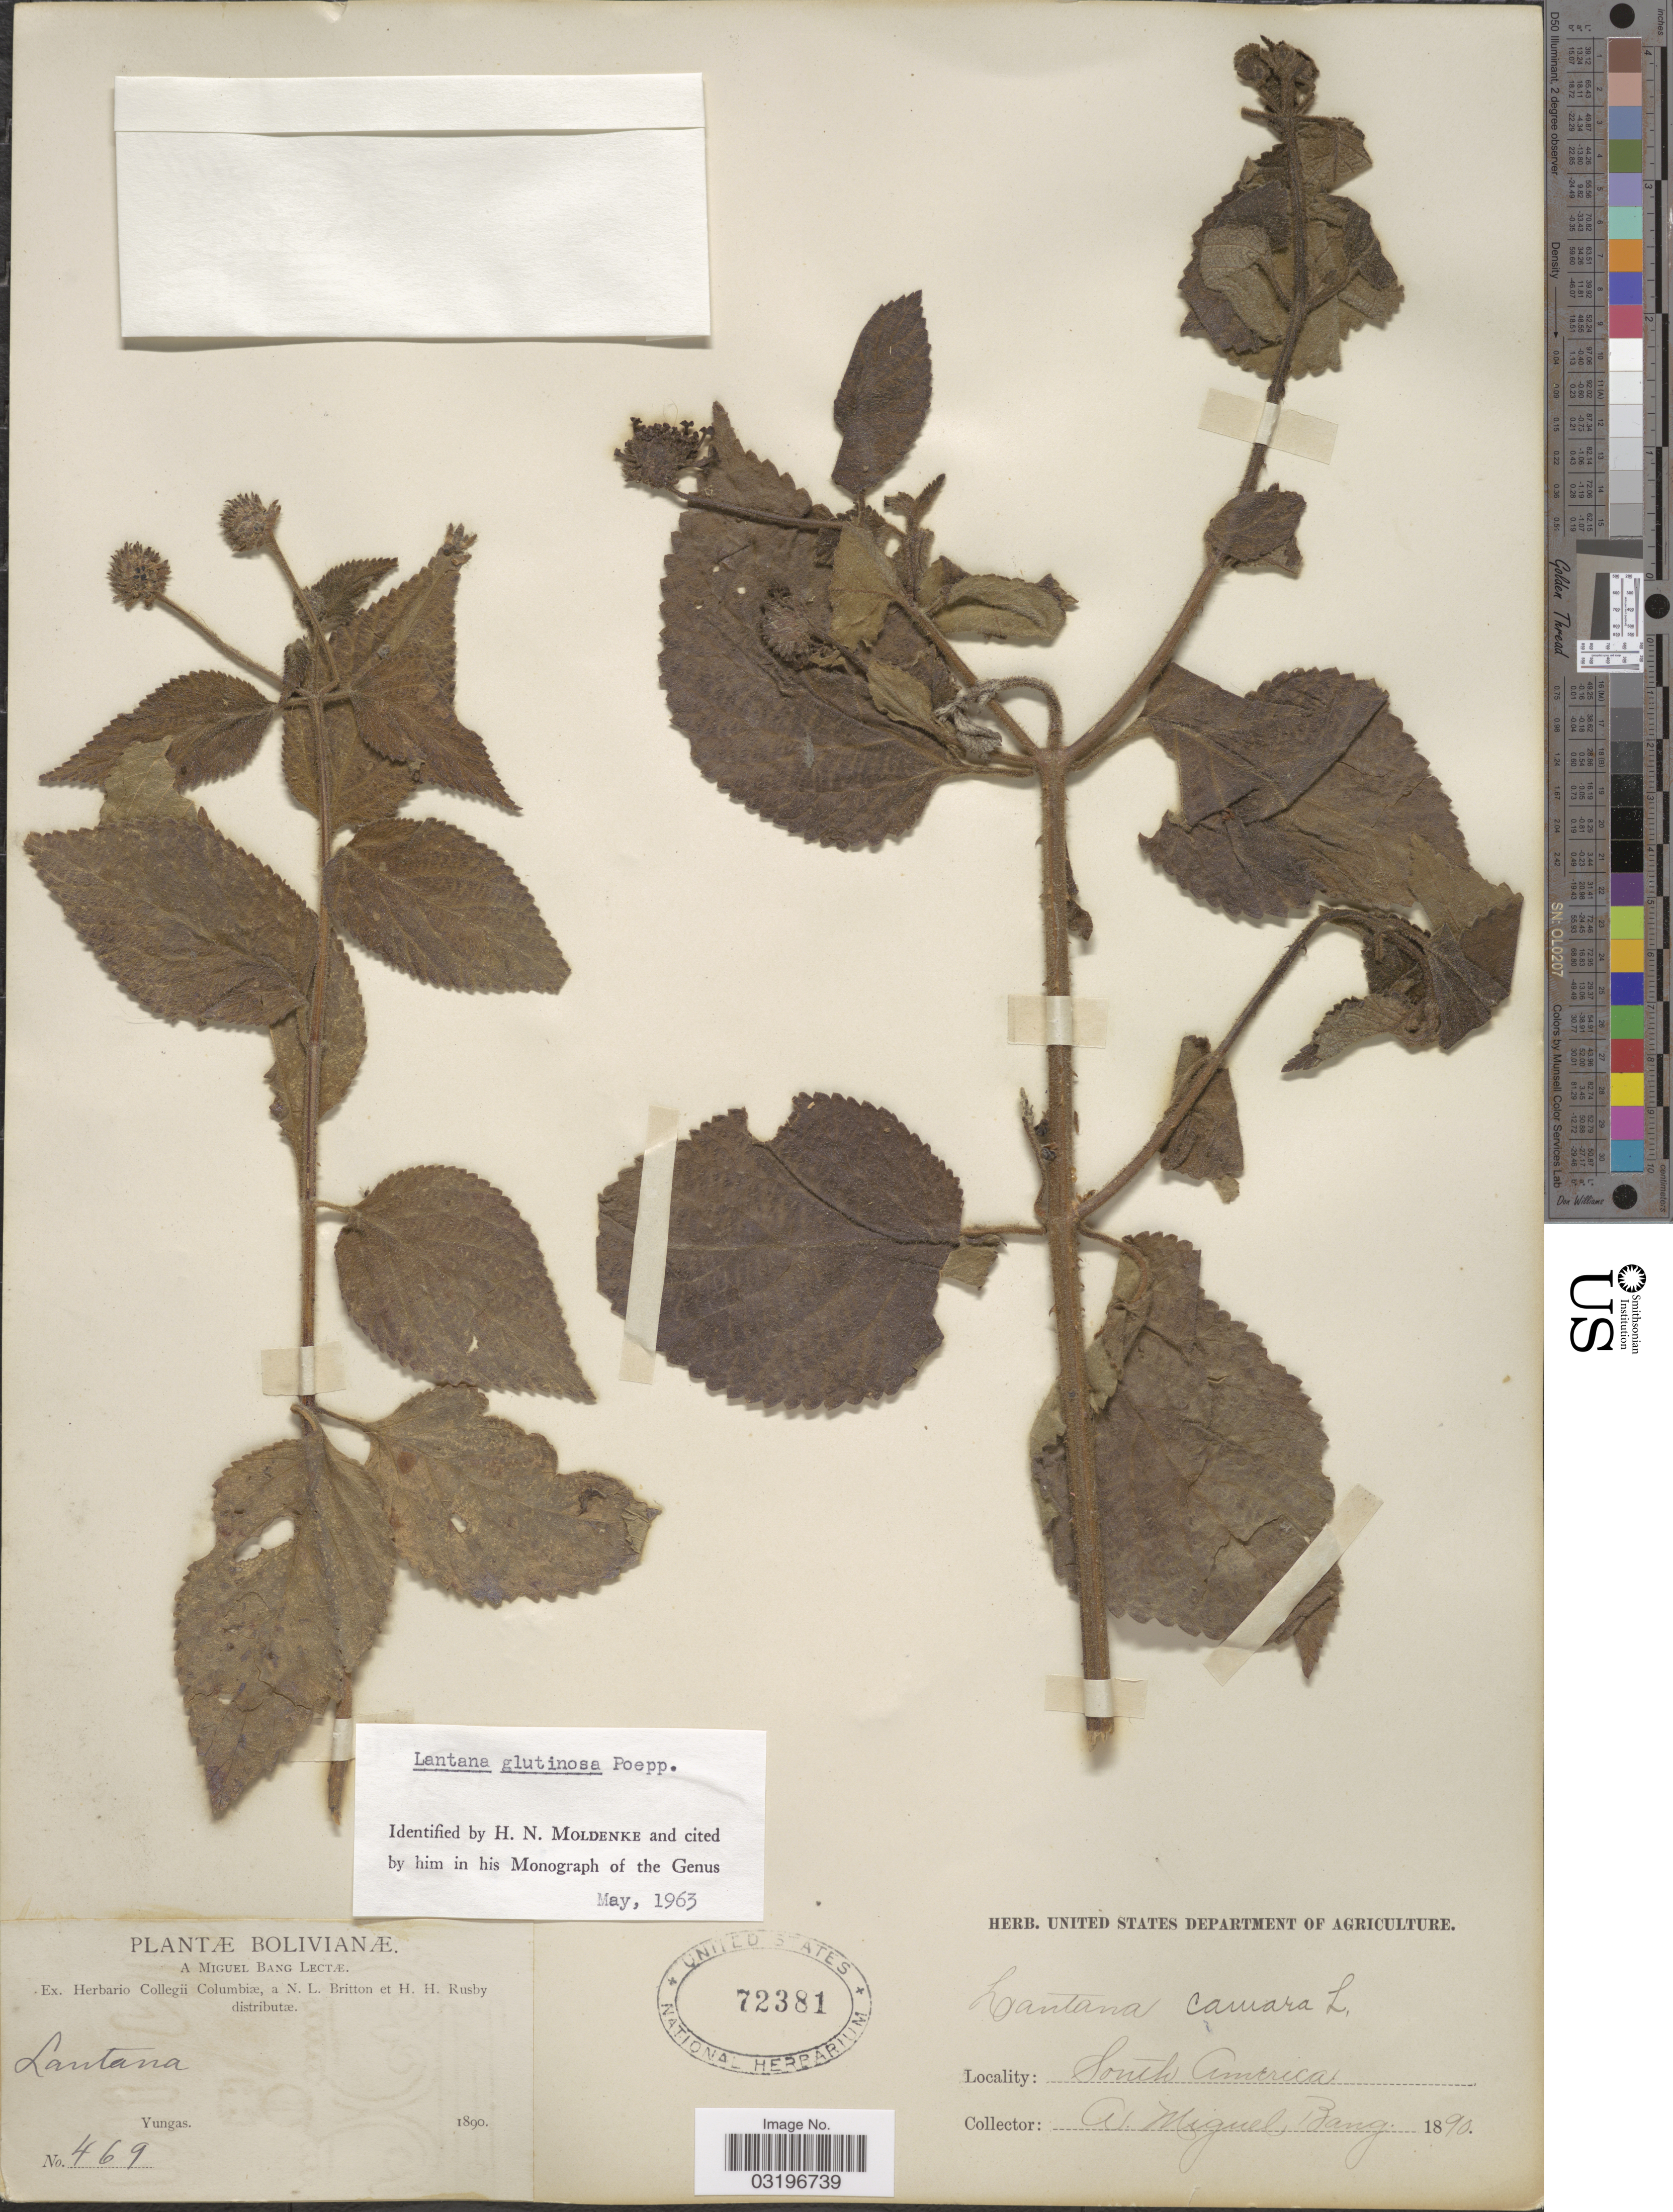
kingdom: Plantae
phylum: Tracheophyta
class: Magnoliopsida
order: Lamiales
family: Verbenaceae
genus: Lantana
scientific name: Lantana glutinosa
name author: Poepp.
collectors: M. Bang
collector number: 469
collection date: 1890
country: Bolivia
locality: Yungas.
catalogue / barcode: US 72381